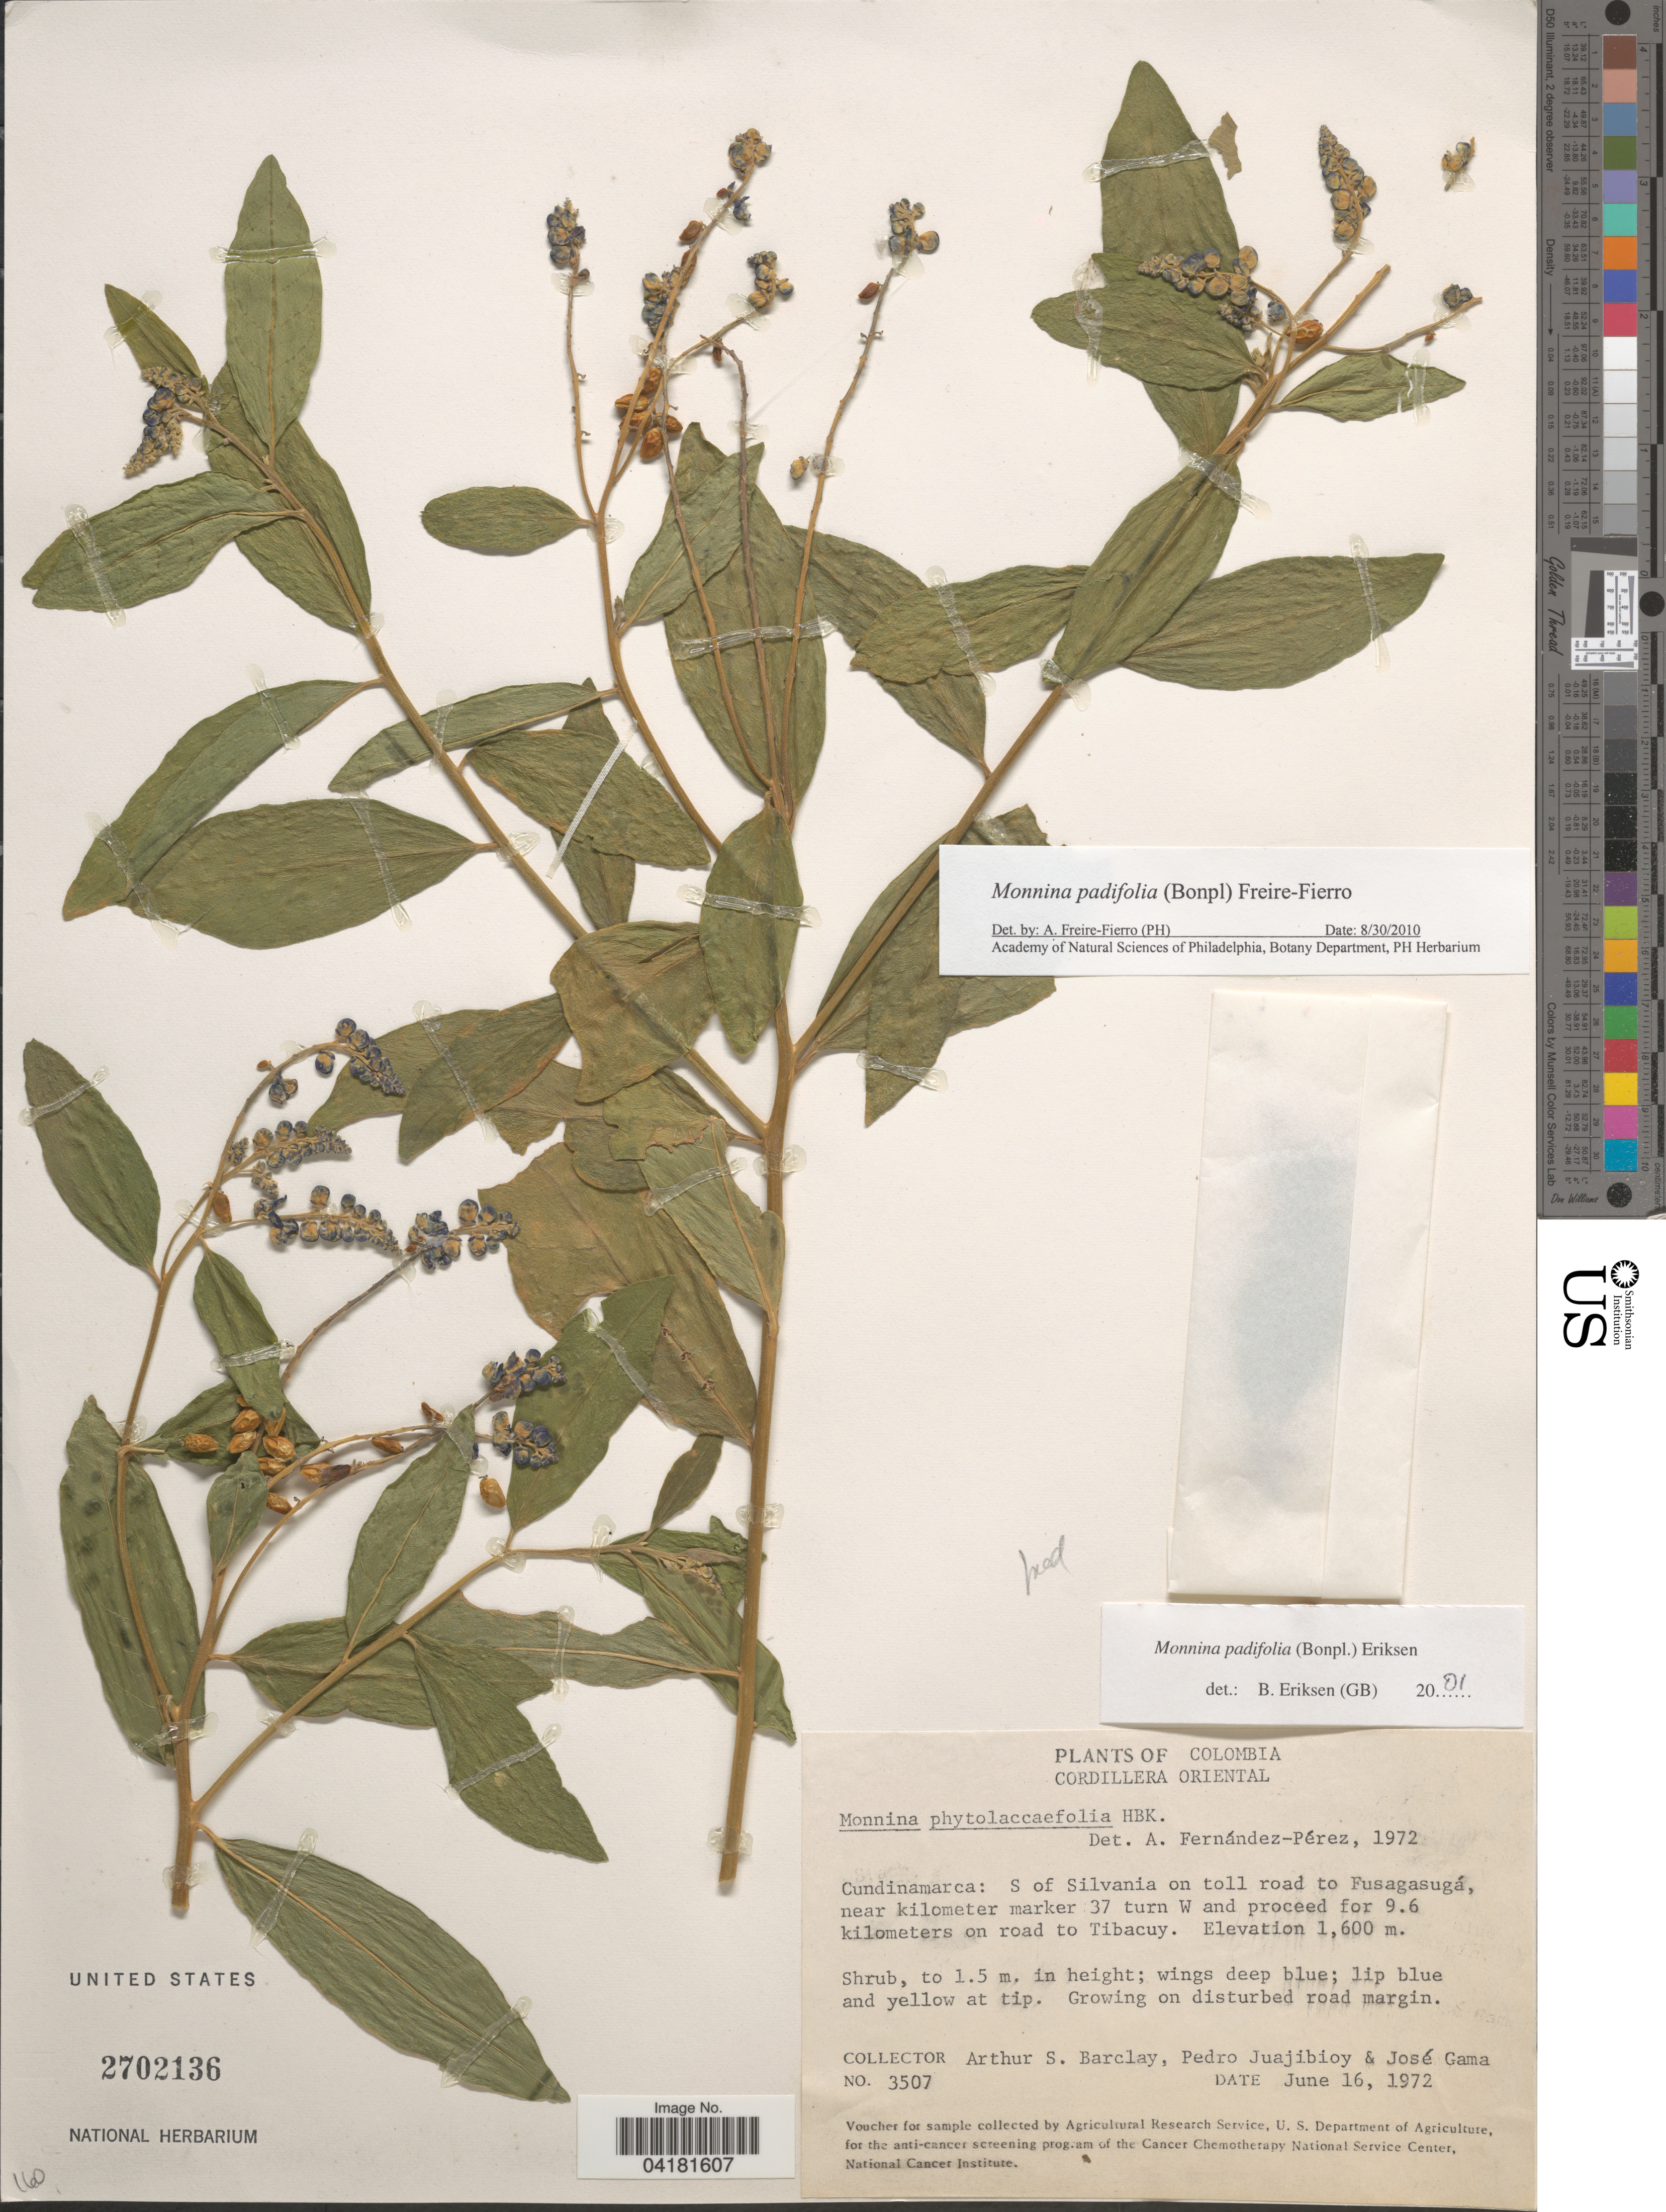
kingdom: Plantae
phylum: Tracheophyta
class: Magnoliopsida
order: Fabales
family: Polygalaceae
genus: Monnina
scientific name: Monnina padifolia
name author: (Bonpl.) Freire-Fierro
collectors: A. S. Barclay, P. Juajibioy & J. Gama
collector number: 3507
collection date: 1972-06-16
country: Colombia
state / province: Cundinamarca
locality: Cordillera Oriental. S of Silvania on toll road to Fusagasugá, near kilometer marker 37 turn W and proceed for 9.6 kilometers on road to Tibacuy.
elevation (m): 1600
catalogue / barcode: US 2702136